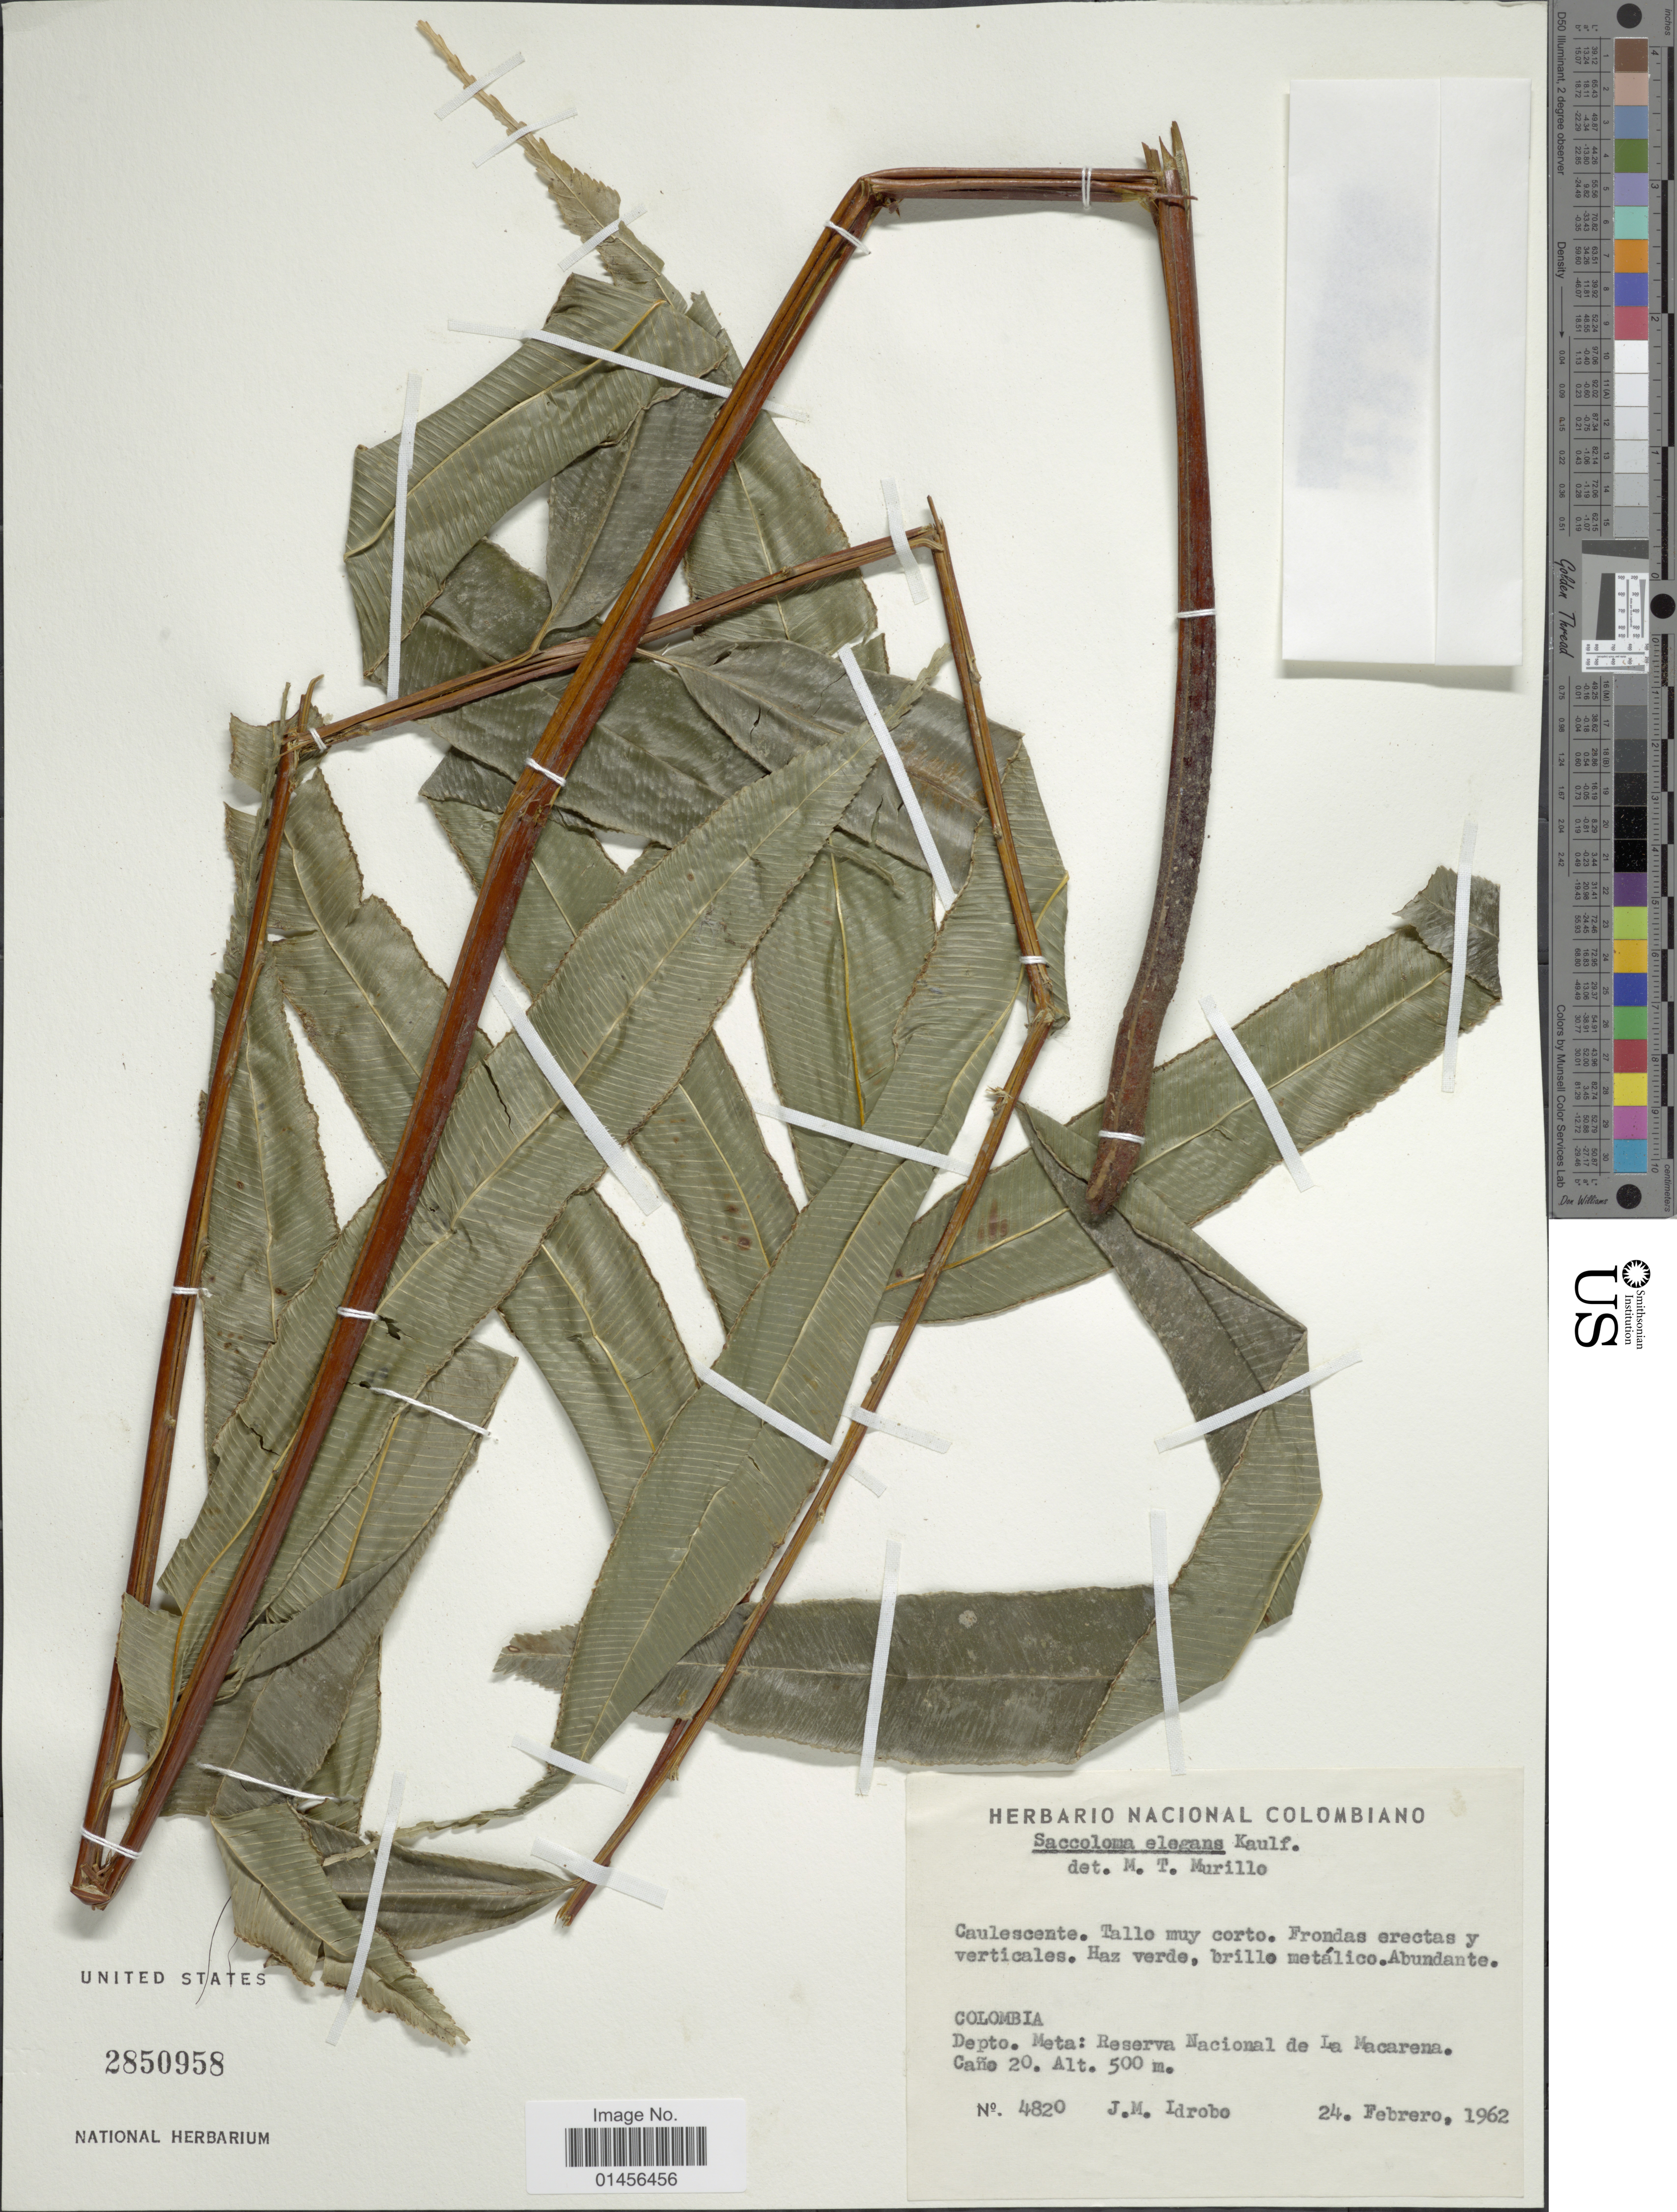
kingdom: Plantae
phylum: Tracheophyta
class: Polypodiopsida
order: Polypodiales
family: Saccolomataceae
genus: Saccoloma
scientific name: Saccoloma elegans subsp. chartaceum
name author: Cremers & K.U. Kramer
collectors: J. M. Idrobo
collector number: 4820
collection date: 1962-02-24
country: Colombia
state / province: Meta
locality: Depto. Meta: reserva Nacional de La Macarena. Cañe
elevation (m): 500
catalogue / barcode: US 2850958